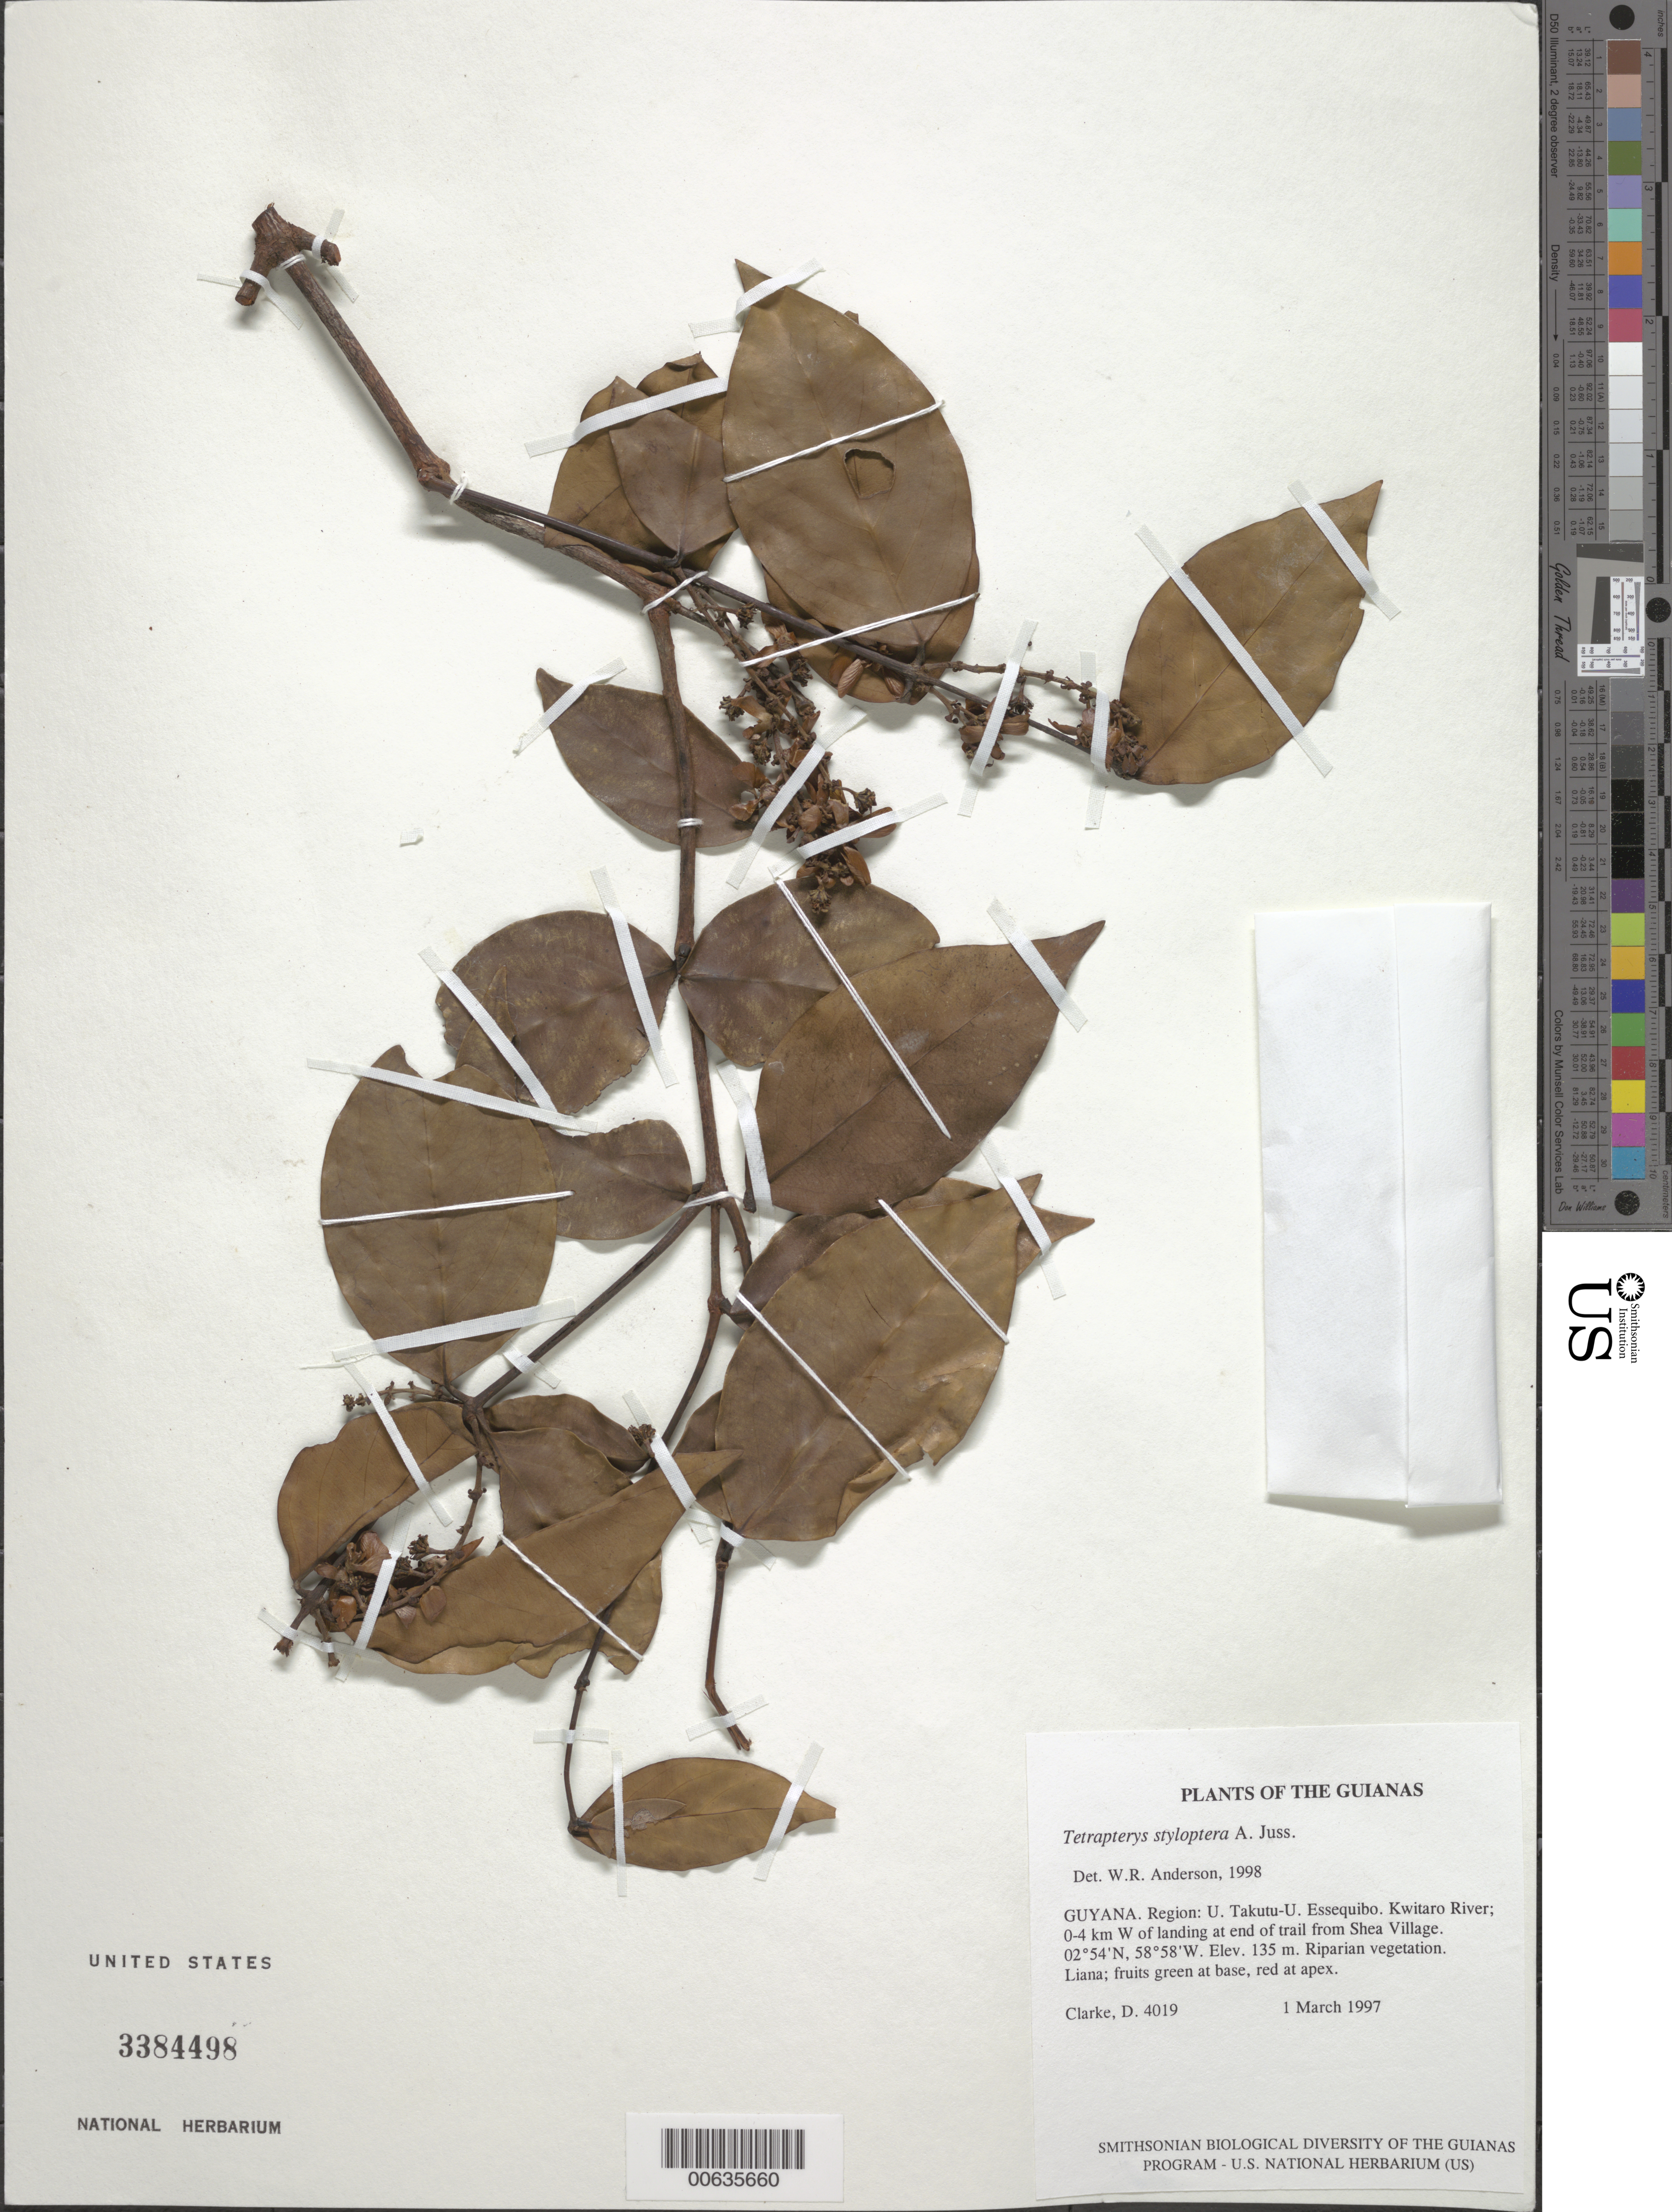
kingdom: Plantae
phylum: Tracheophyta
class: Magnoliopsida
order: Malpighiales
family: Malpighiaceae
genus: Glicophyllum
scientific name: Glicophyllum stylopterum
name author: (A. Juss.) R.F. Almeida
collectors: H. D. Clarke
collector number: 4019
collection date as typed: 1 March 1997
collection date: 1997-03-01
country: Guyana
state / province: U. Takutu-U. Essequibo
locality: Kwitaro River; 0-4 km W of landing at end of trail from Shea Village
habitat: Riparian vegetation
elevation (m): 135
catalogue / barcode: US 3384498